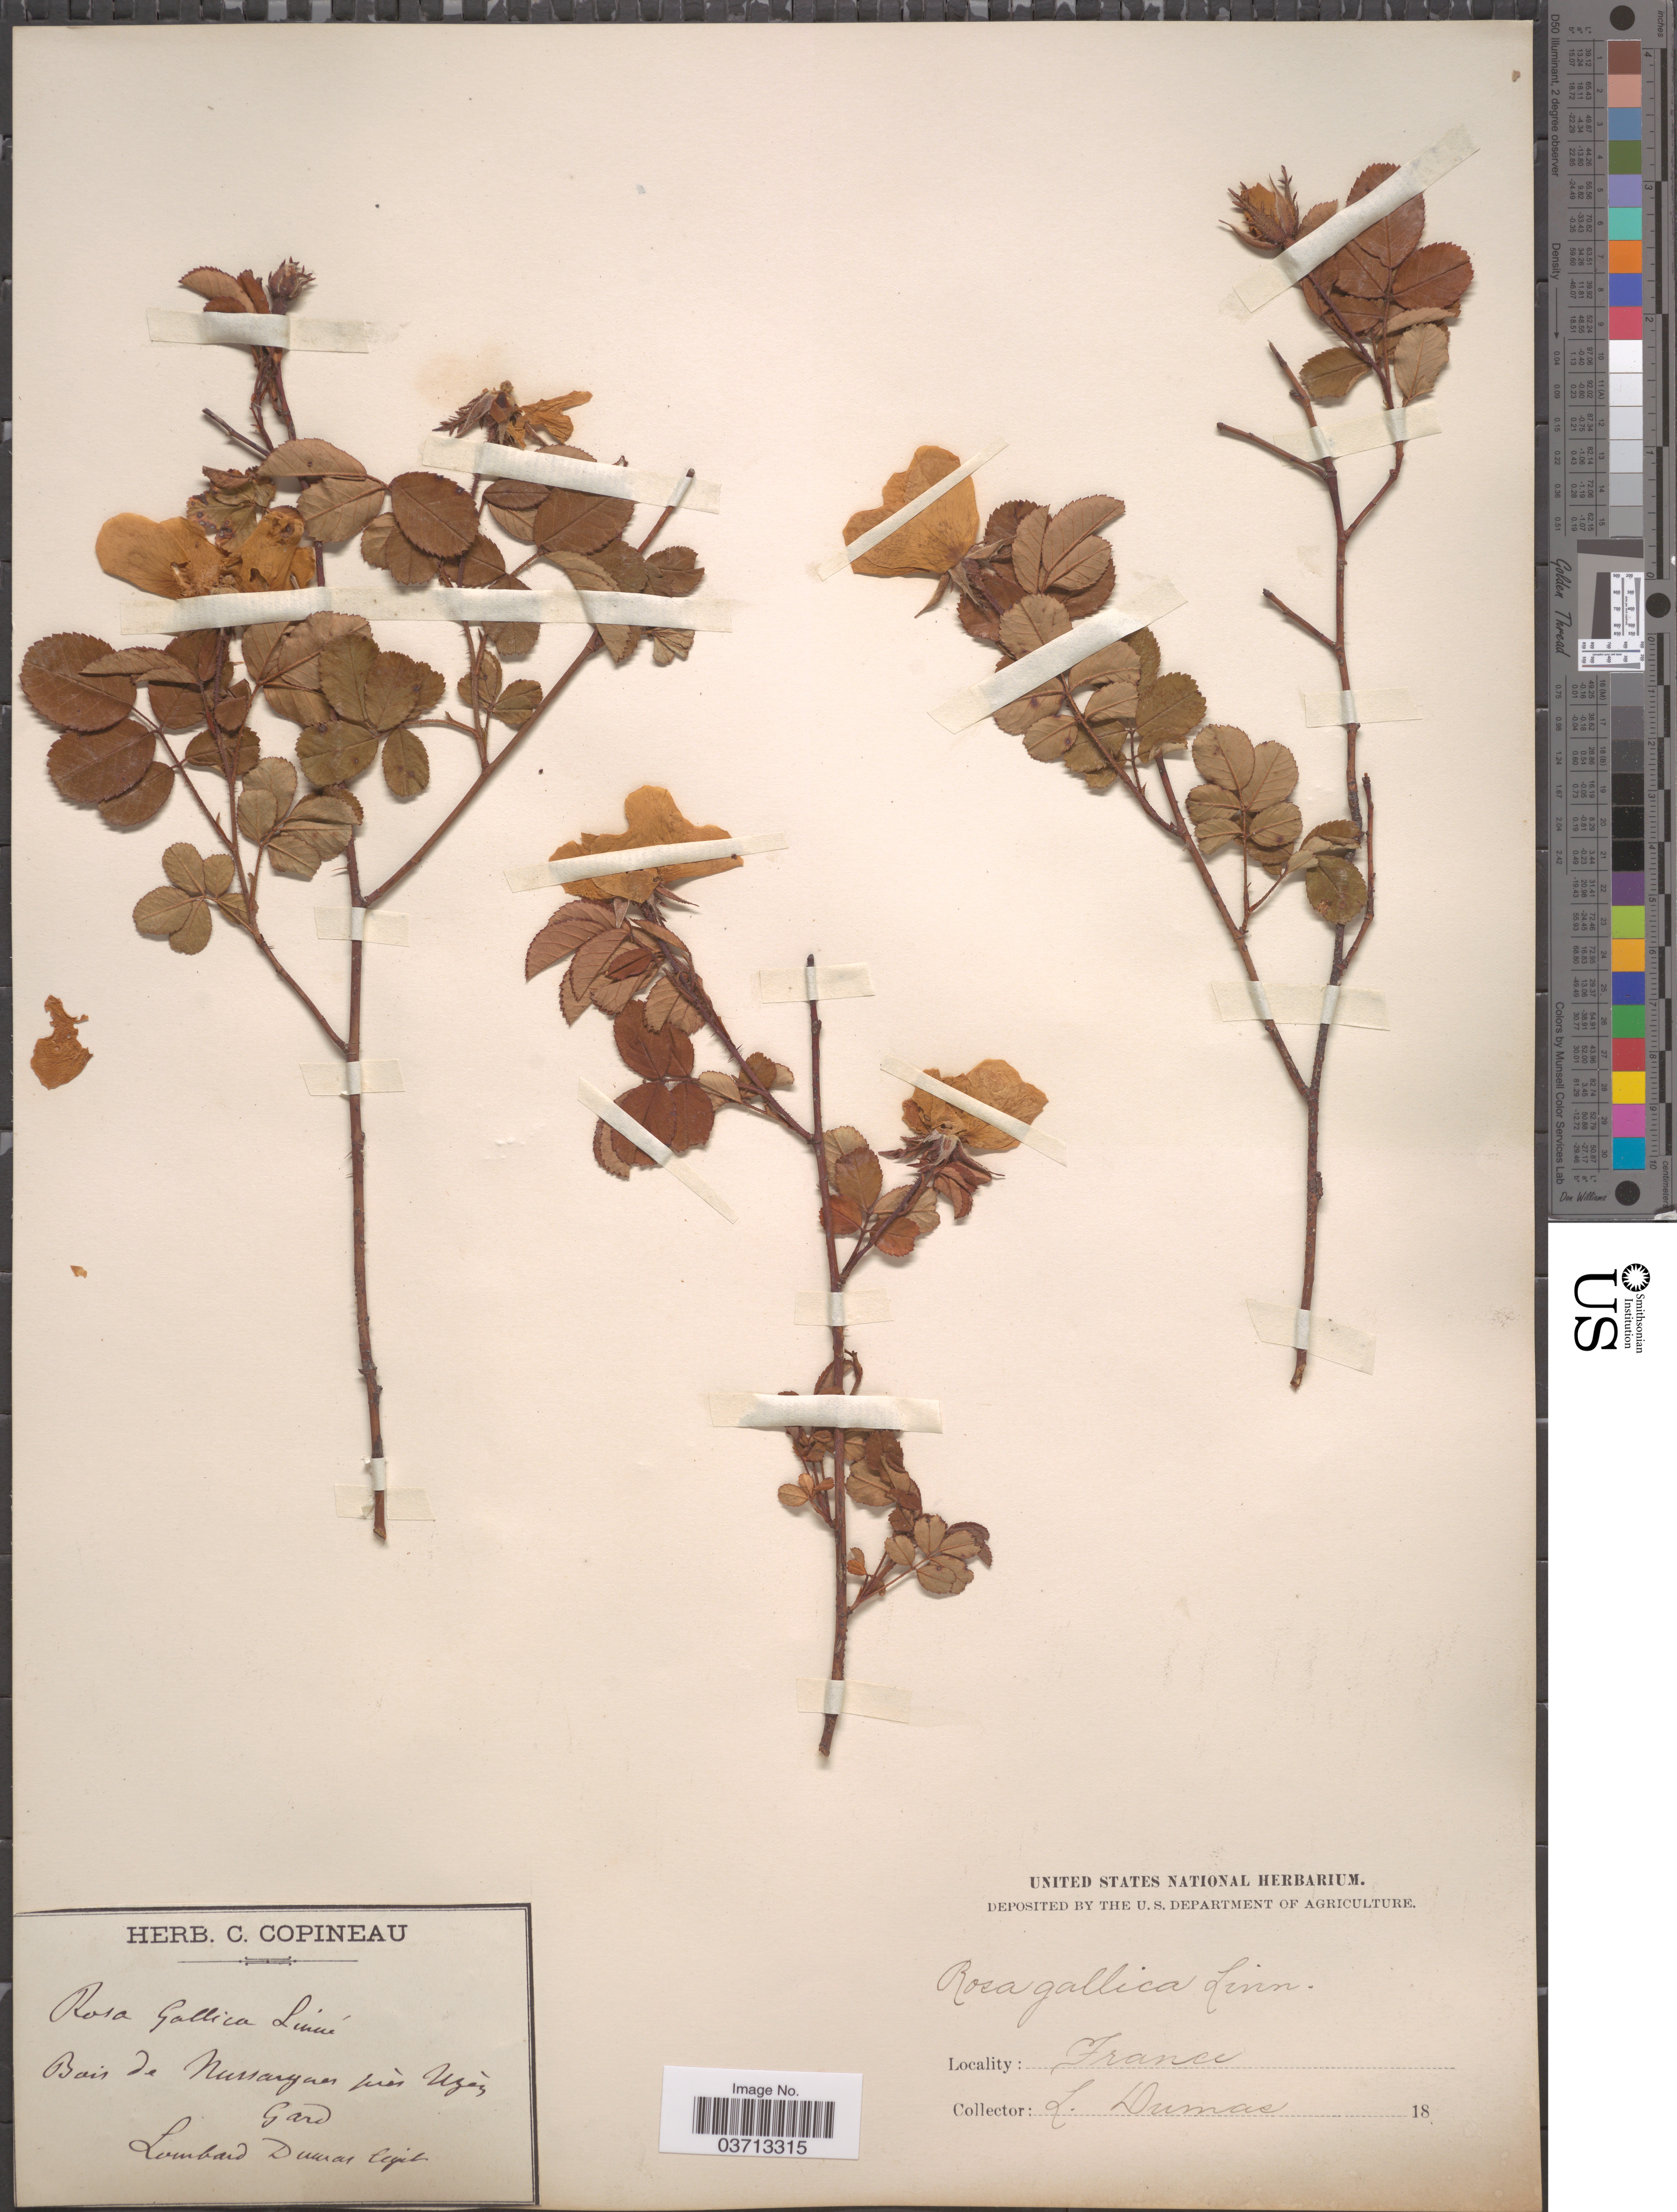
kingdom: Plantae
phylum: Tracheophyta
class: Magnoliopsida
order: Rosales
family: Rosaceae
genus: Rosa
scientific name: Rosa gallica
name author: L.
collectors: L. Dumas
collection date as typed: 18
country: France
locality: Bois de Nurranyan [interpreted] près Uzes Gard.